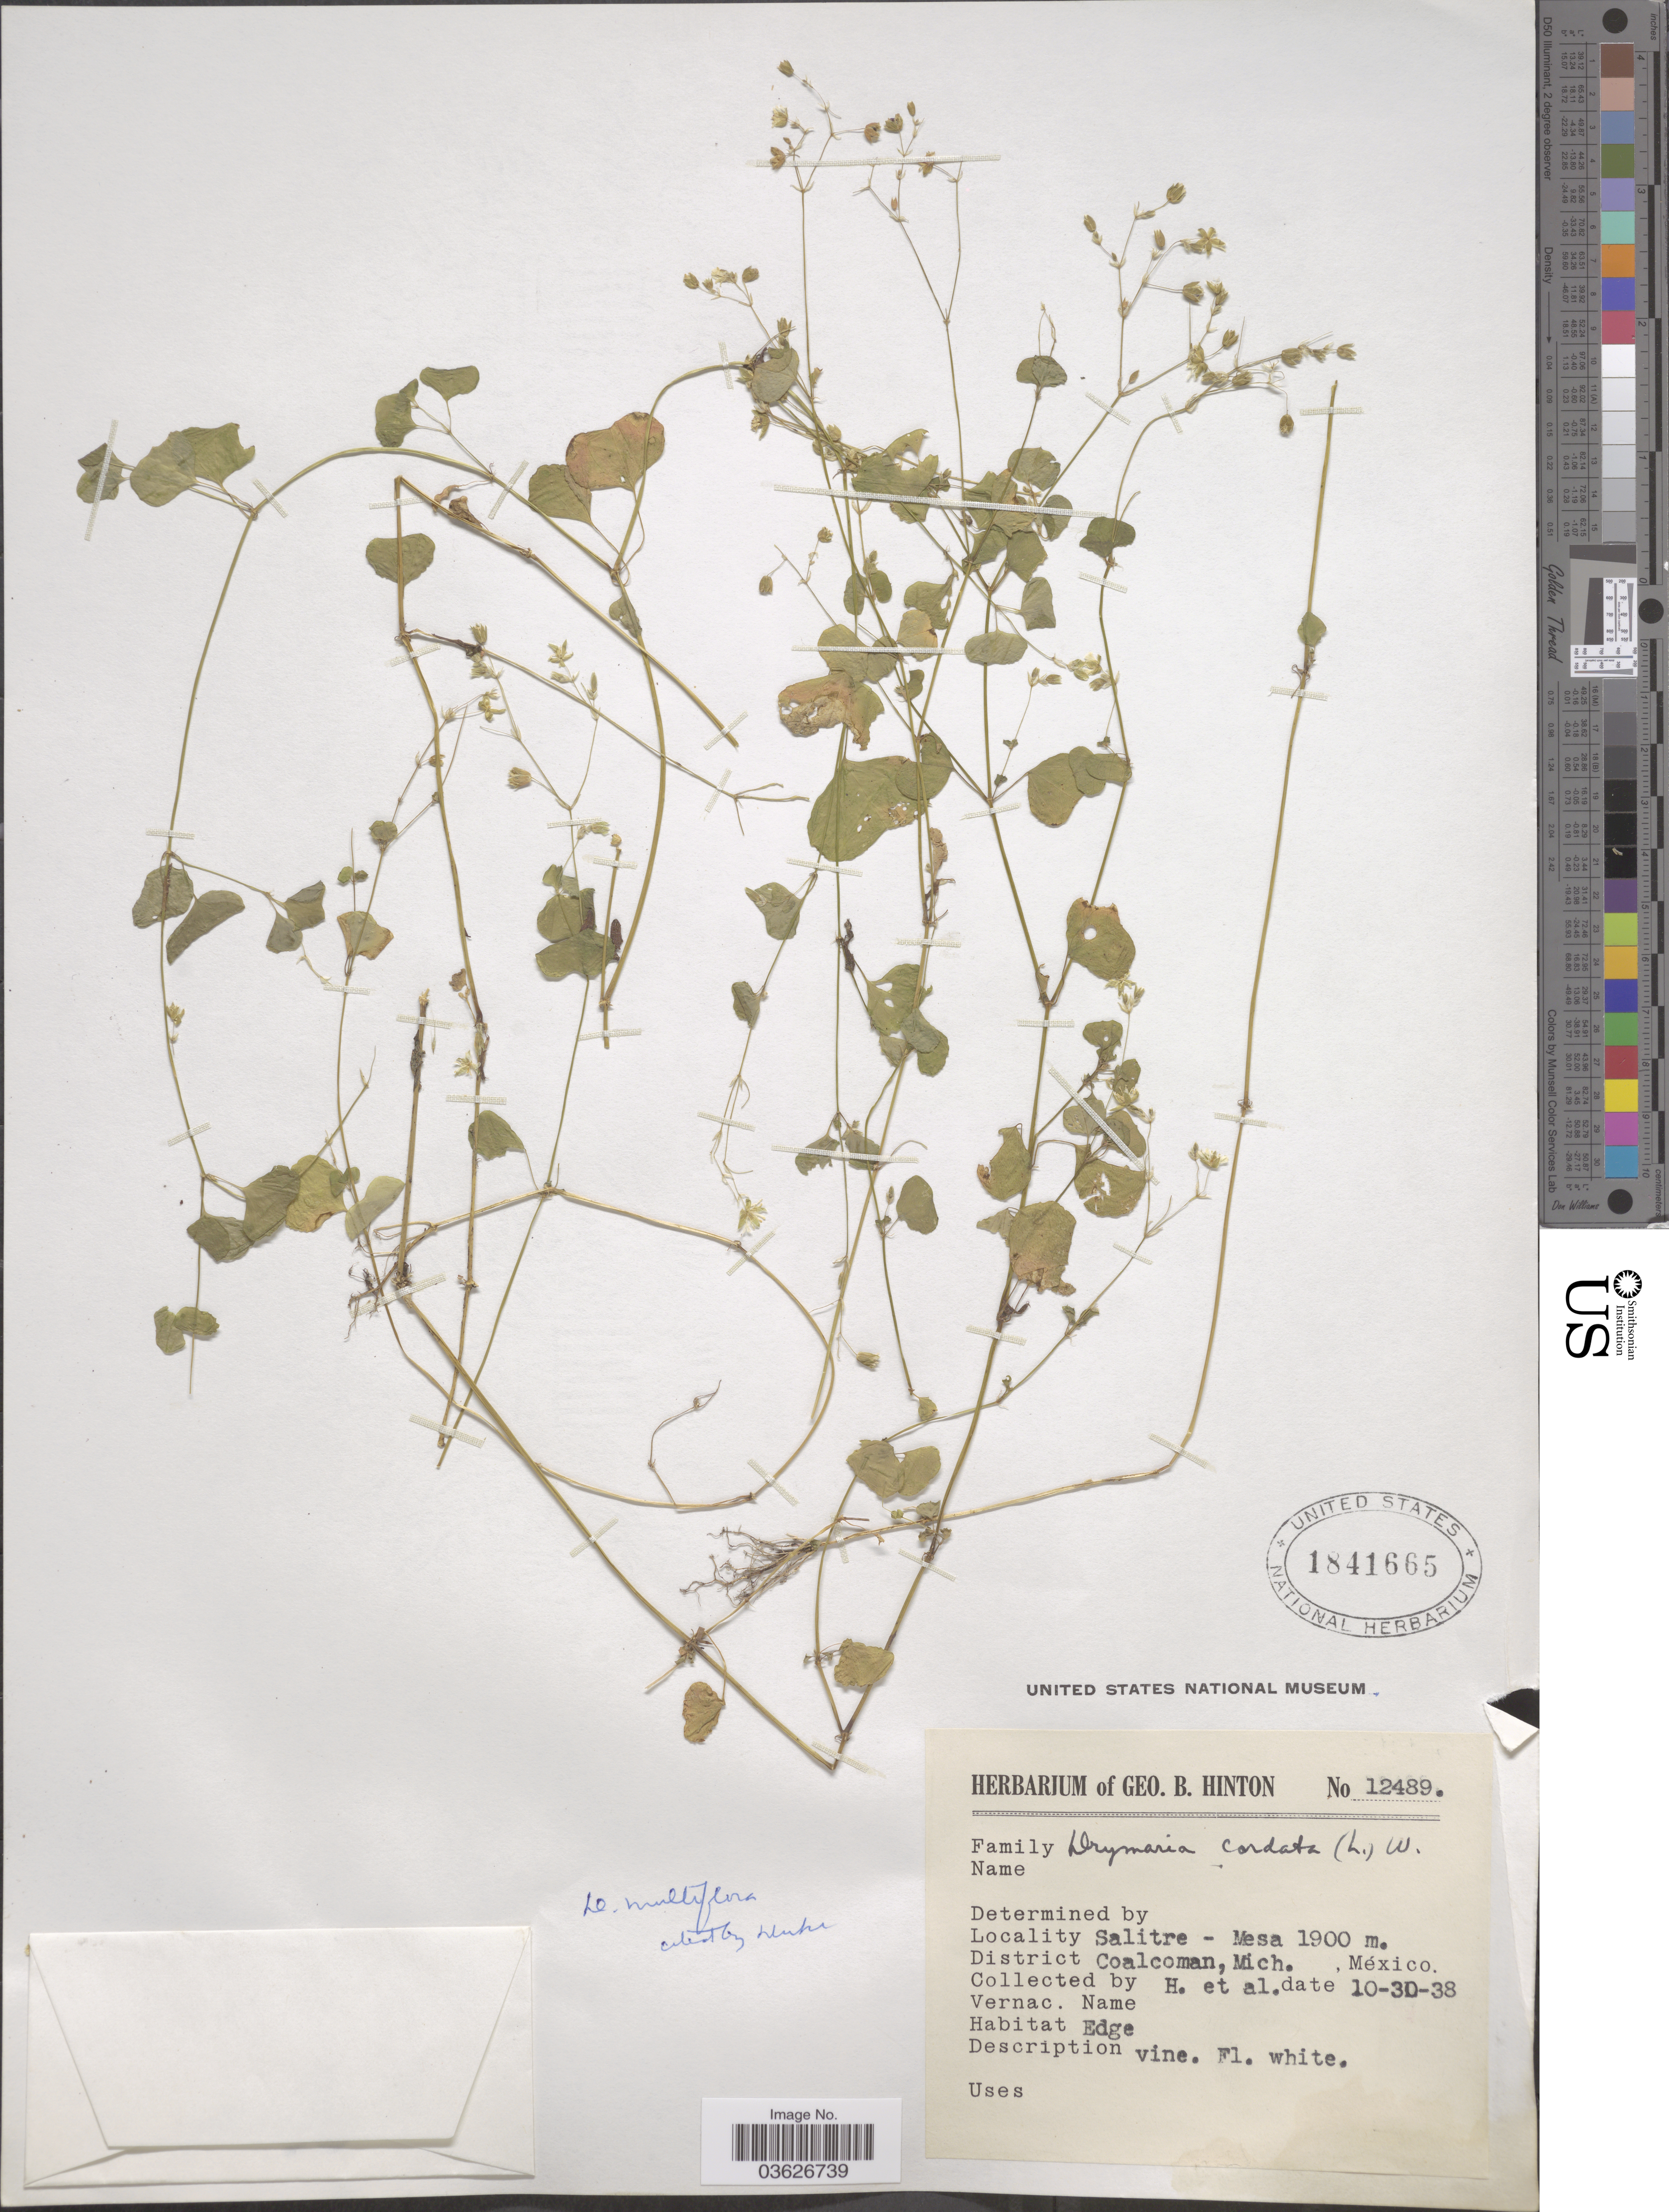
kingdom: Plantae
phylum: Tracheophyta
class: Magnoliopsida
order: Caryophyllales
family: Caryophyllaceae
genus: Drymaria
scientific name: Drymaria multiflora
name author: Brandegee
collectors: G. B. Hinton & et al.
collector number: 12489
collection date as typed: Transcribed d/m/y: 30/10/38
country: Mexico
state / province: Michoacán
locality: Salitre - Mesa. District Coalcoman.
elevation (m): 1900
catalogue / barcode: US 1841665